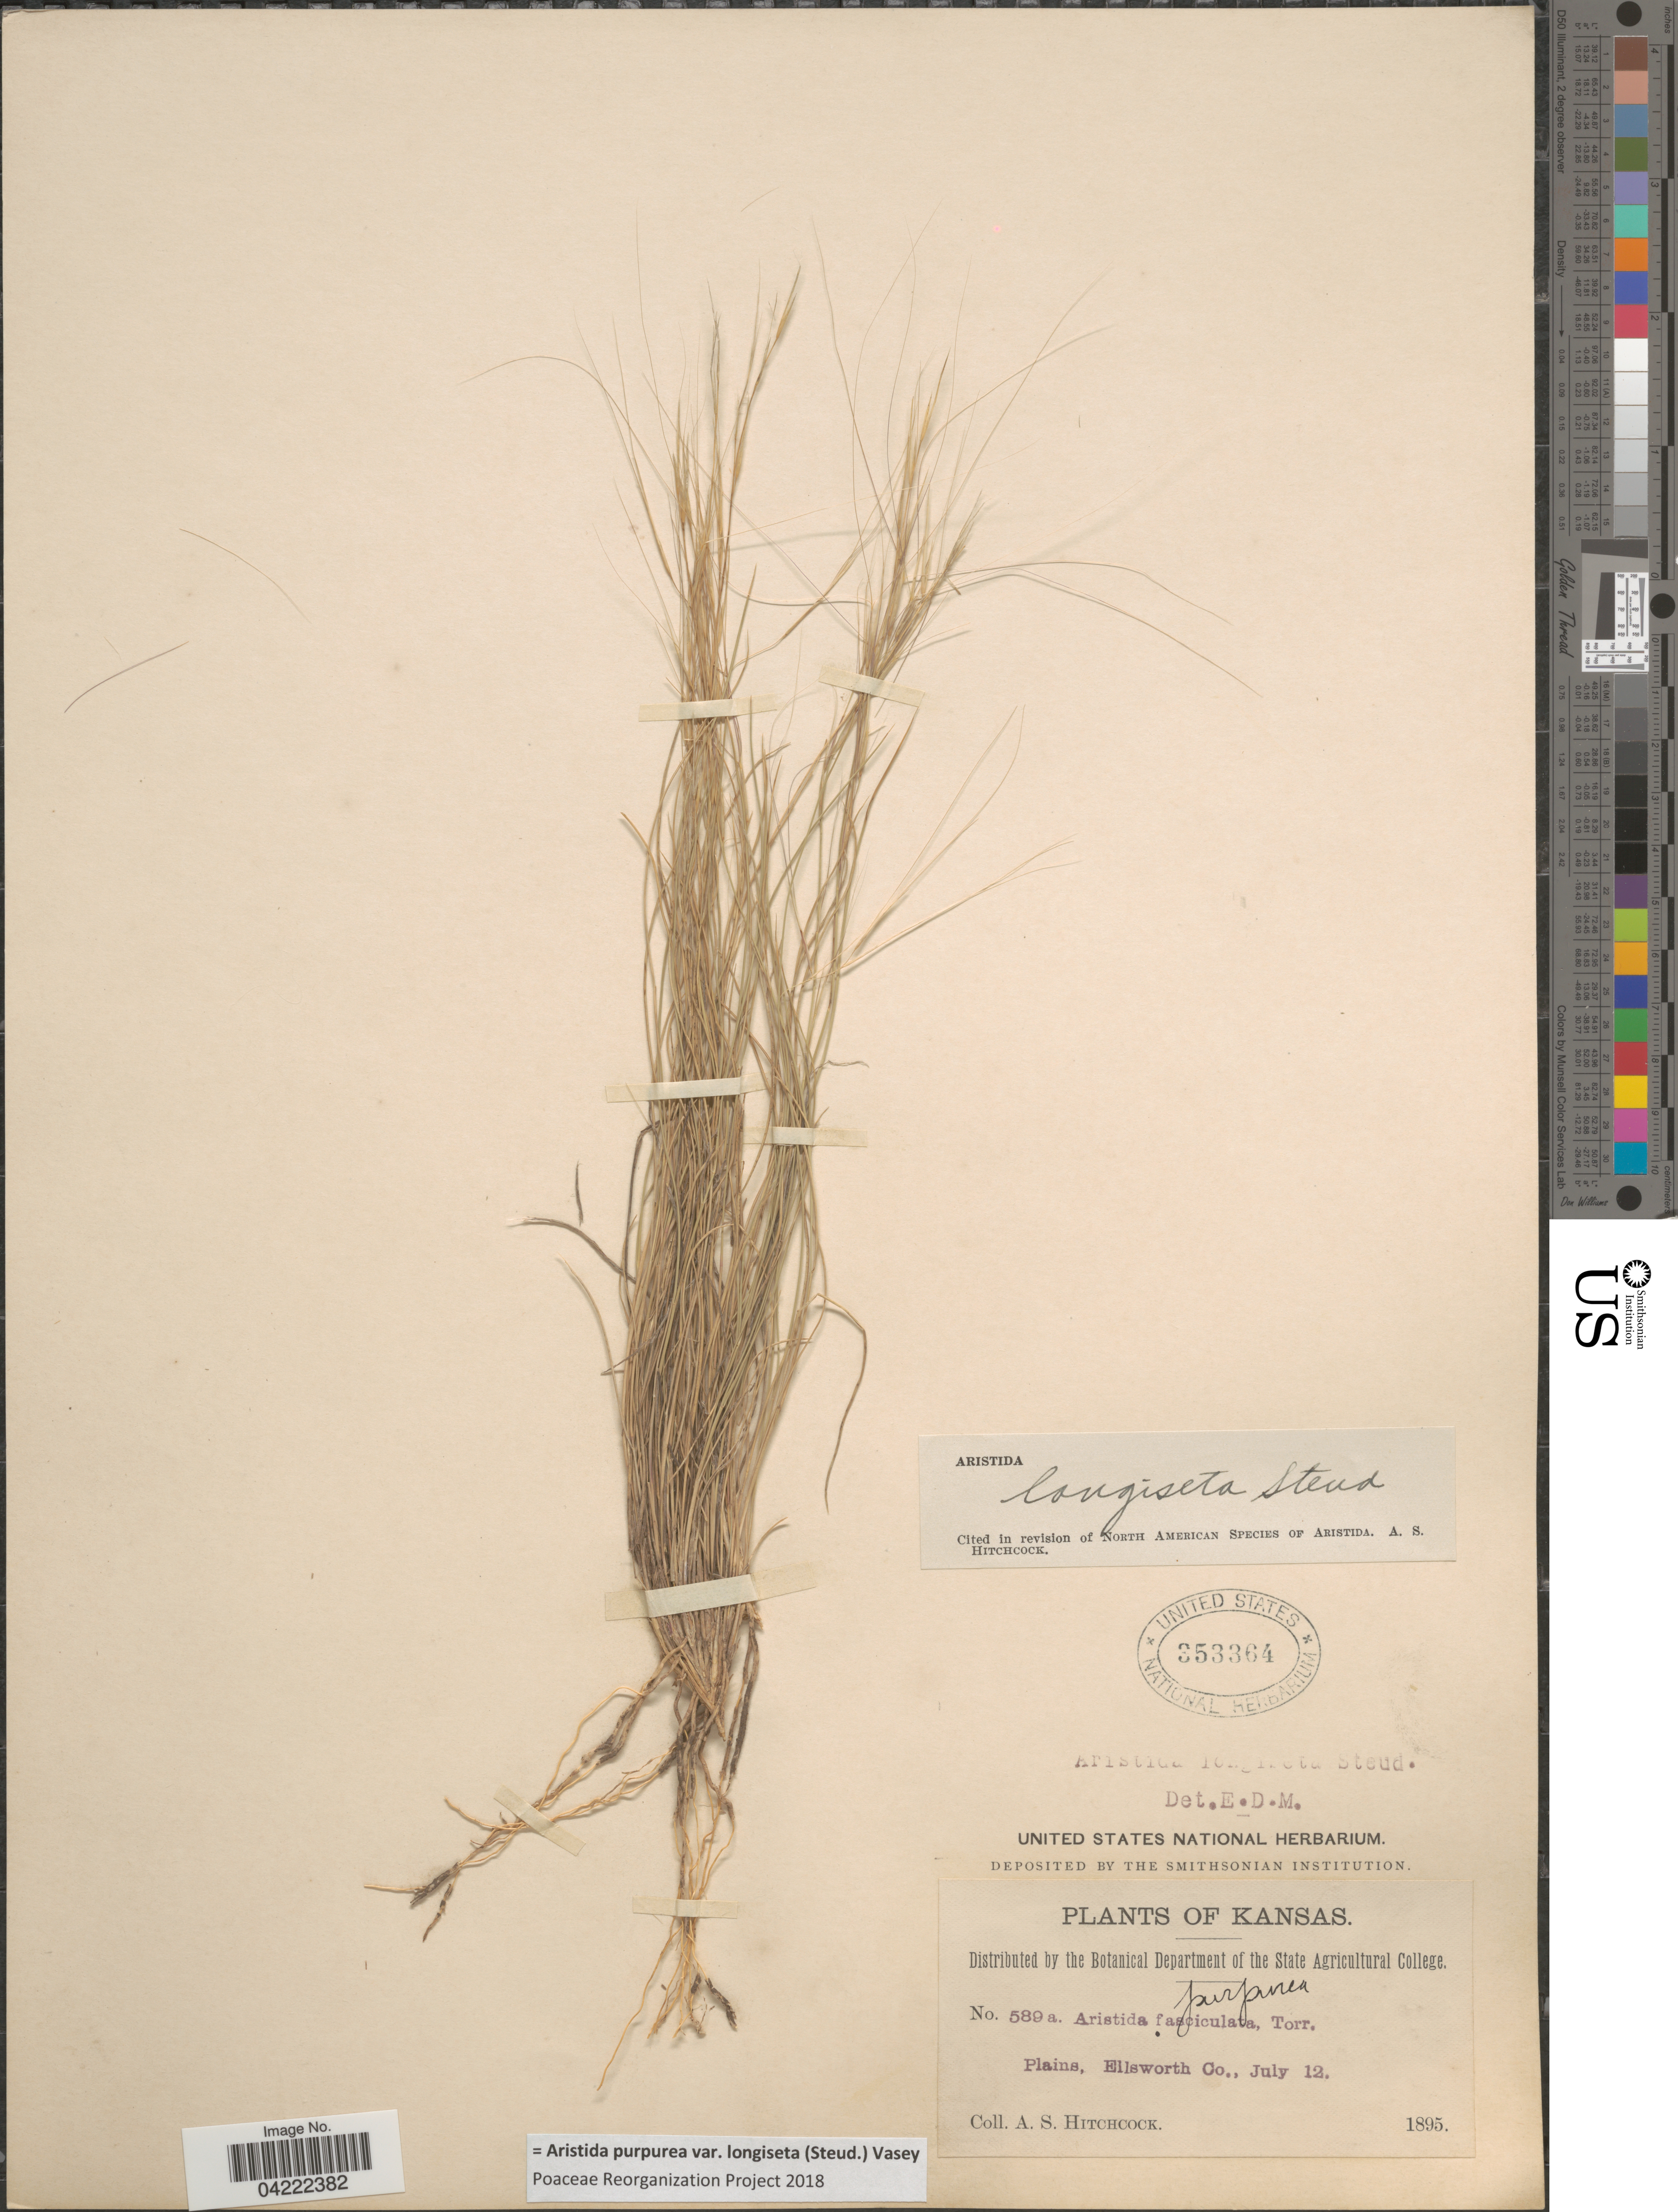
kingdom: Plantae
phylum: Tracheophyta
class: Liliopsida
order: Poales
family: Poaceae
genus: Aristida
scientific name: Aristida purpurea var. longiseta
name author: (Steud.) Vasey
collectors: A. S. Hitchcock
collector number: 589a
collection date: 1895-07-12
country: United States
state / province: Kansas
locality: Plains, Ellsworth Co.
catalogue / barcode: US 353364